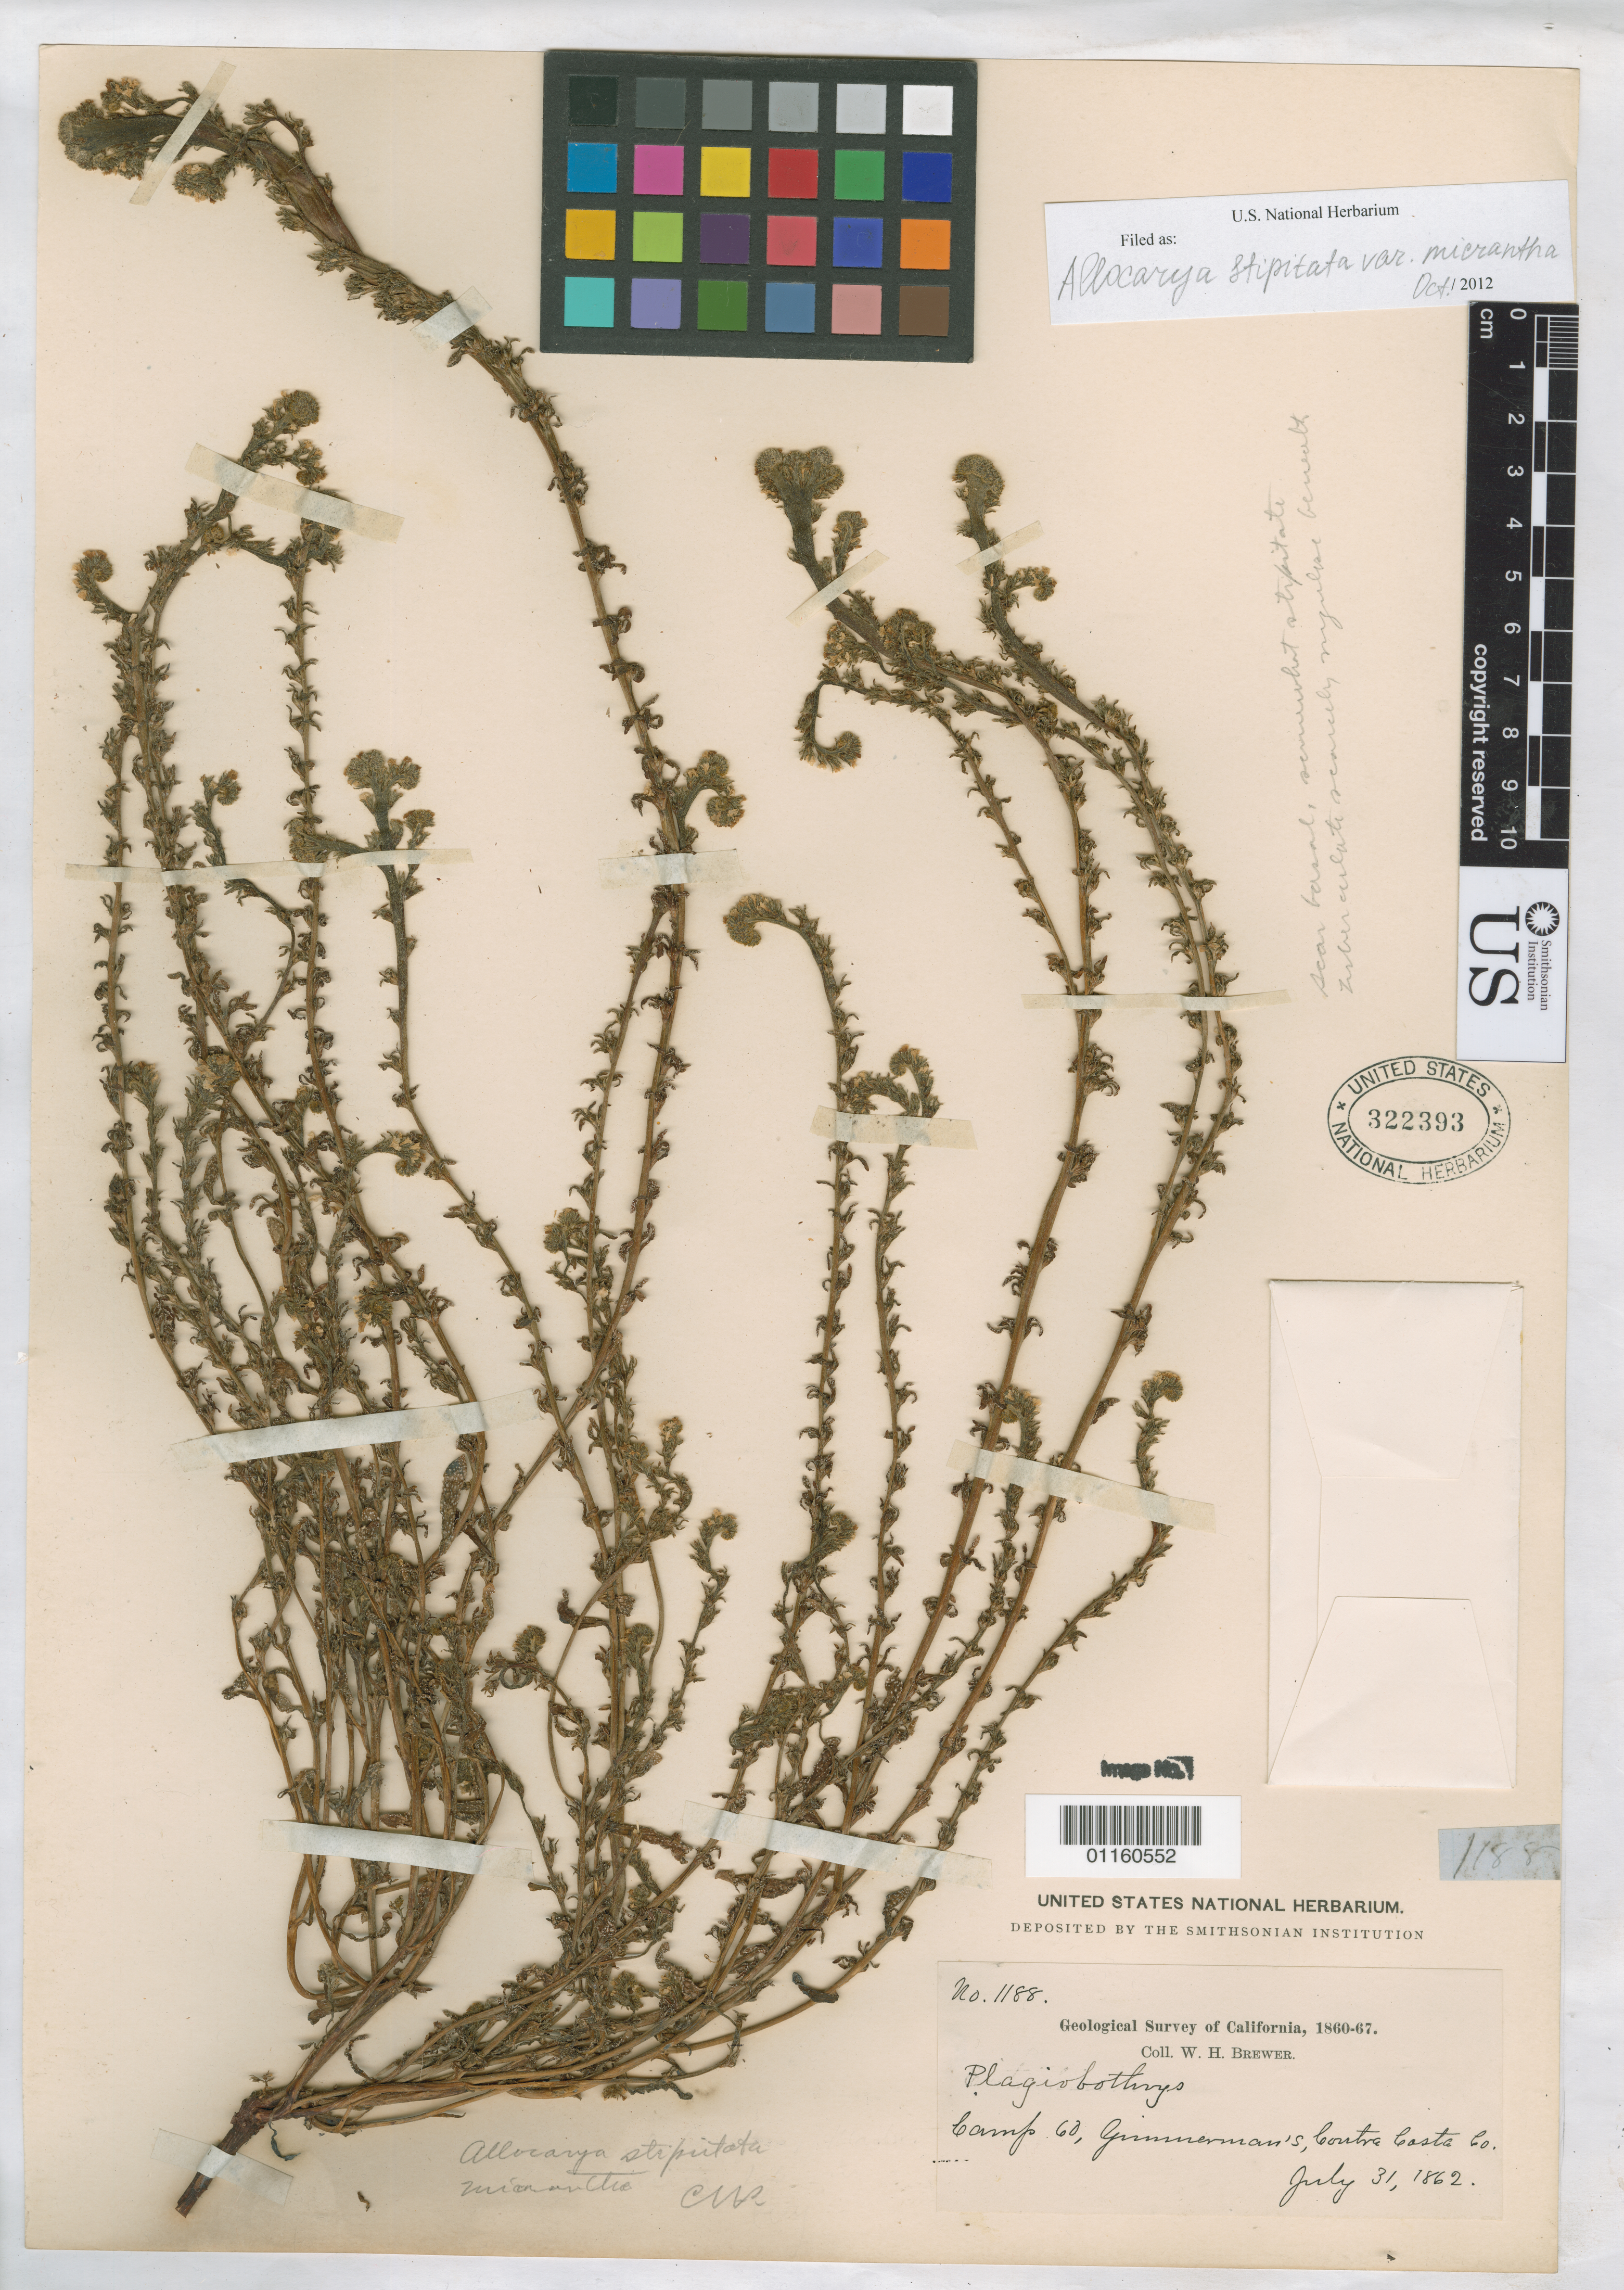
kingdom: Plantae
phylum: Tracheophyta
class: Magnoliopsida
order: Boraginales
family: Boraginaceae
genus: Allocarya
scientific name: Allocarya stipitata subsp. micrantha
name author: Piper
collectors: W. H. Brewer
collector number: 1188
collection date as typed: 31 Jul 1862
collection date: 1862-07-31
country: United States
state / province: California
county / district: Contra Costa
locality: Camp 60, […]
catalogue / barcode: US 322393